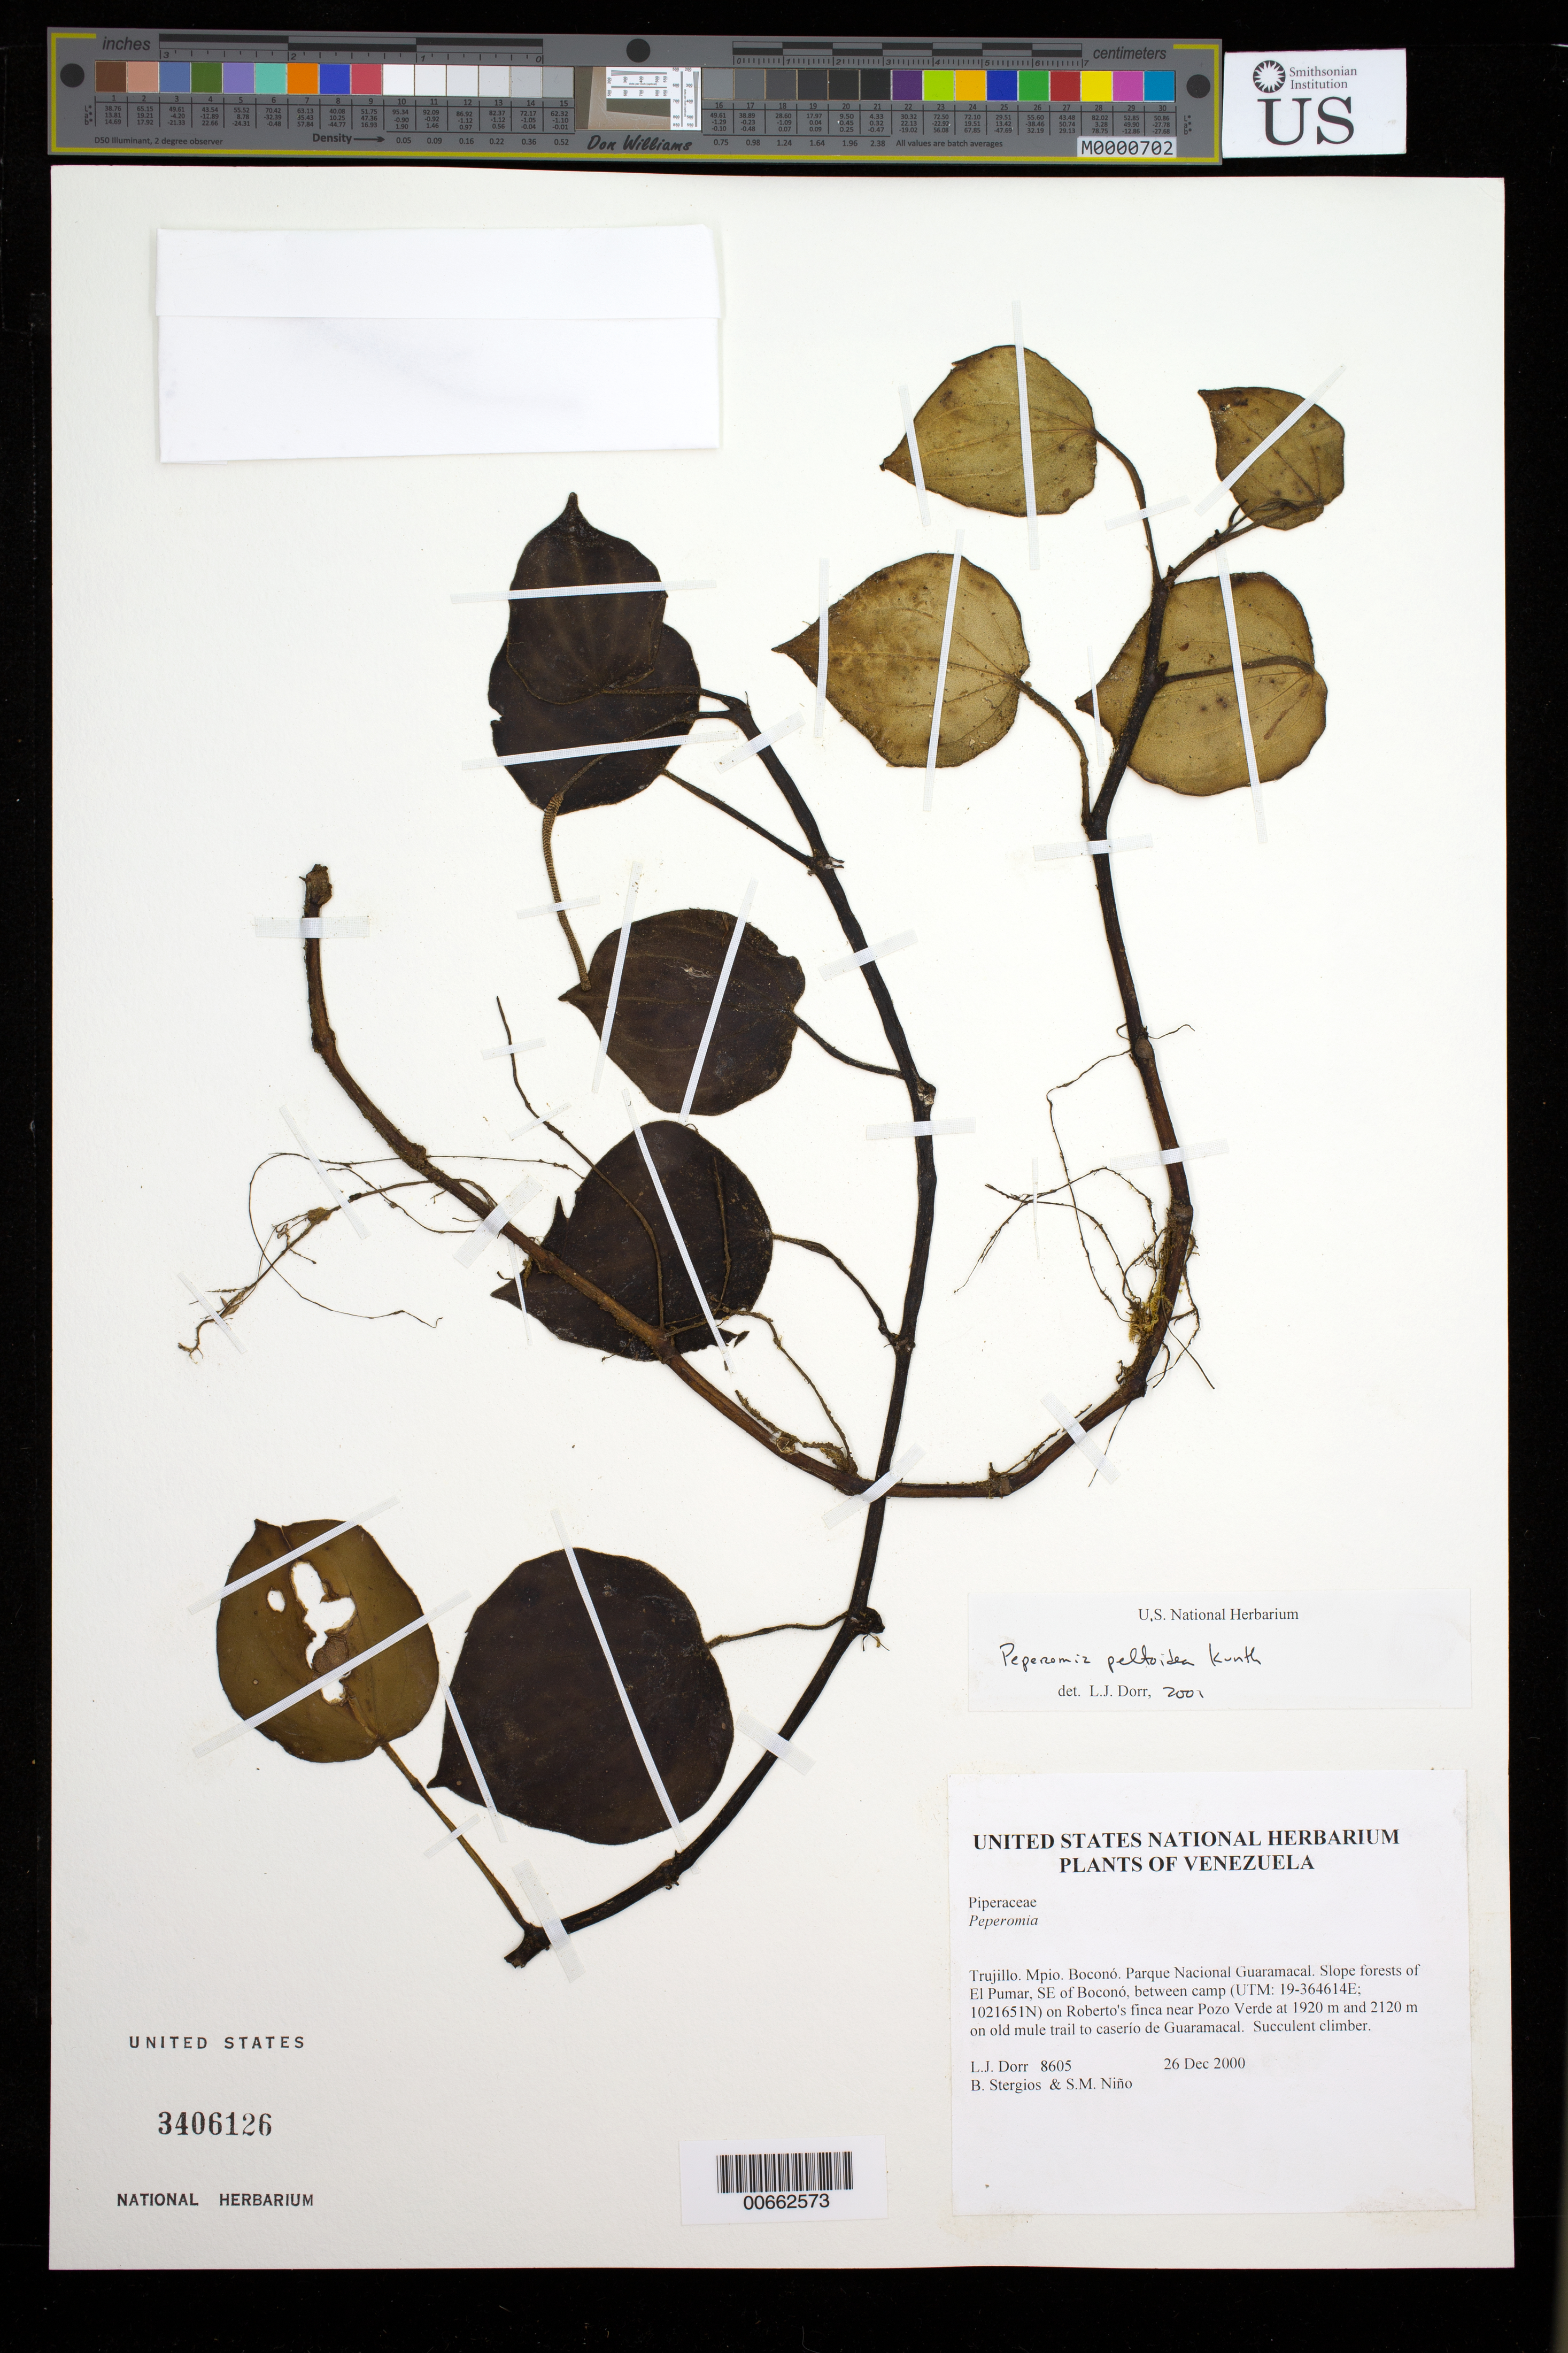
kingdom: Plantae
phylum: Tracheophyta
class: Magnoliopsida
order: Piperales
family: Piperaceae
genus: Peperomia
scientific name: Peperomia peltoidea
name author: Kunth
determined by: Dorr, L. J., (BOT), Smithsonian Institution - National Museum of Natural History (UNITED STATES)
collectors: L. J. Dorr, B. G. Stergios & S. M. Niño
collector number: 8605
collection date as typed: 26 Dec 2000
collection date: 2000-12-26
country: Venezuela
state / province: Trujillo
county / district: Boconó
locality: Parque Nacional Guaramacal. El Pumar, SE of Boconó, between camp on Roberto's finca near Pozo Verde at 1920 m and 2120 m on old mule trail to caserío de Guaramacal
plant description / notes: PORT, US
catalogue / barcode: US 3406126